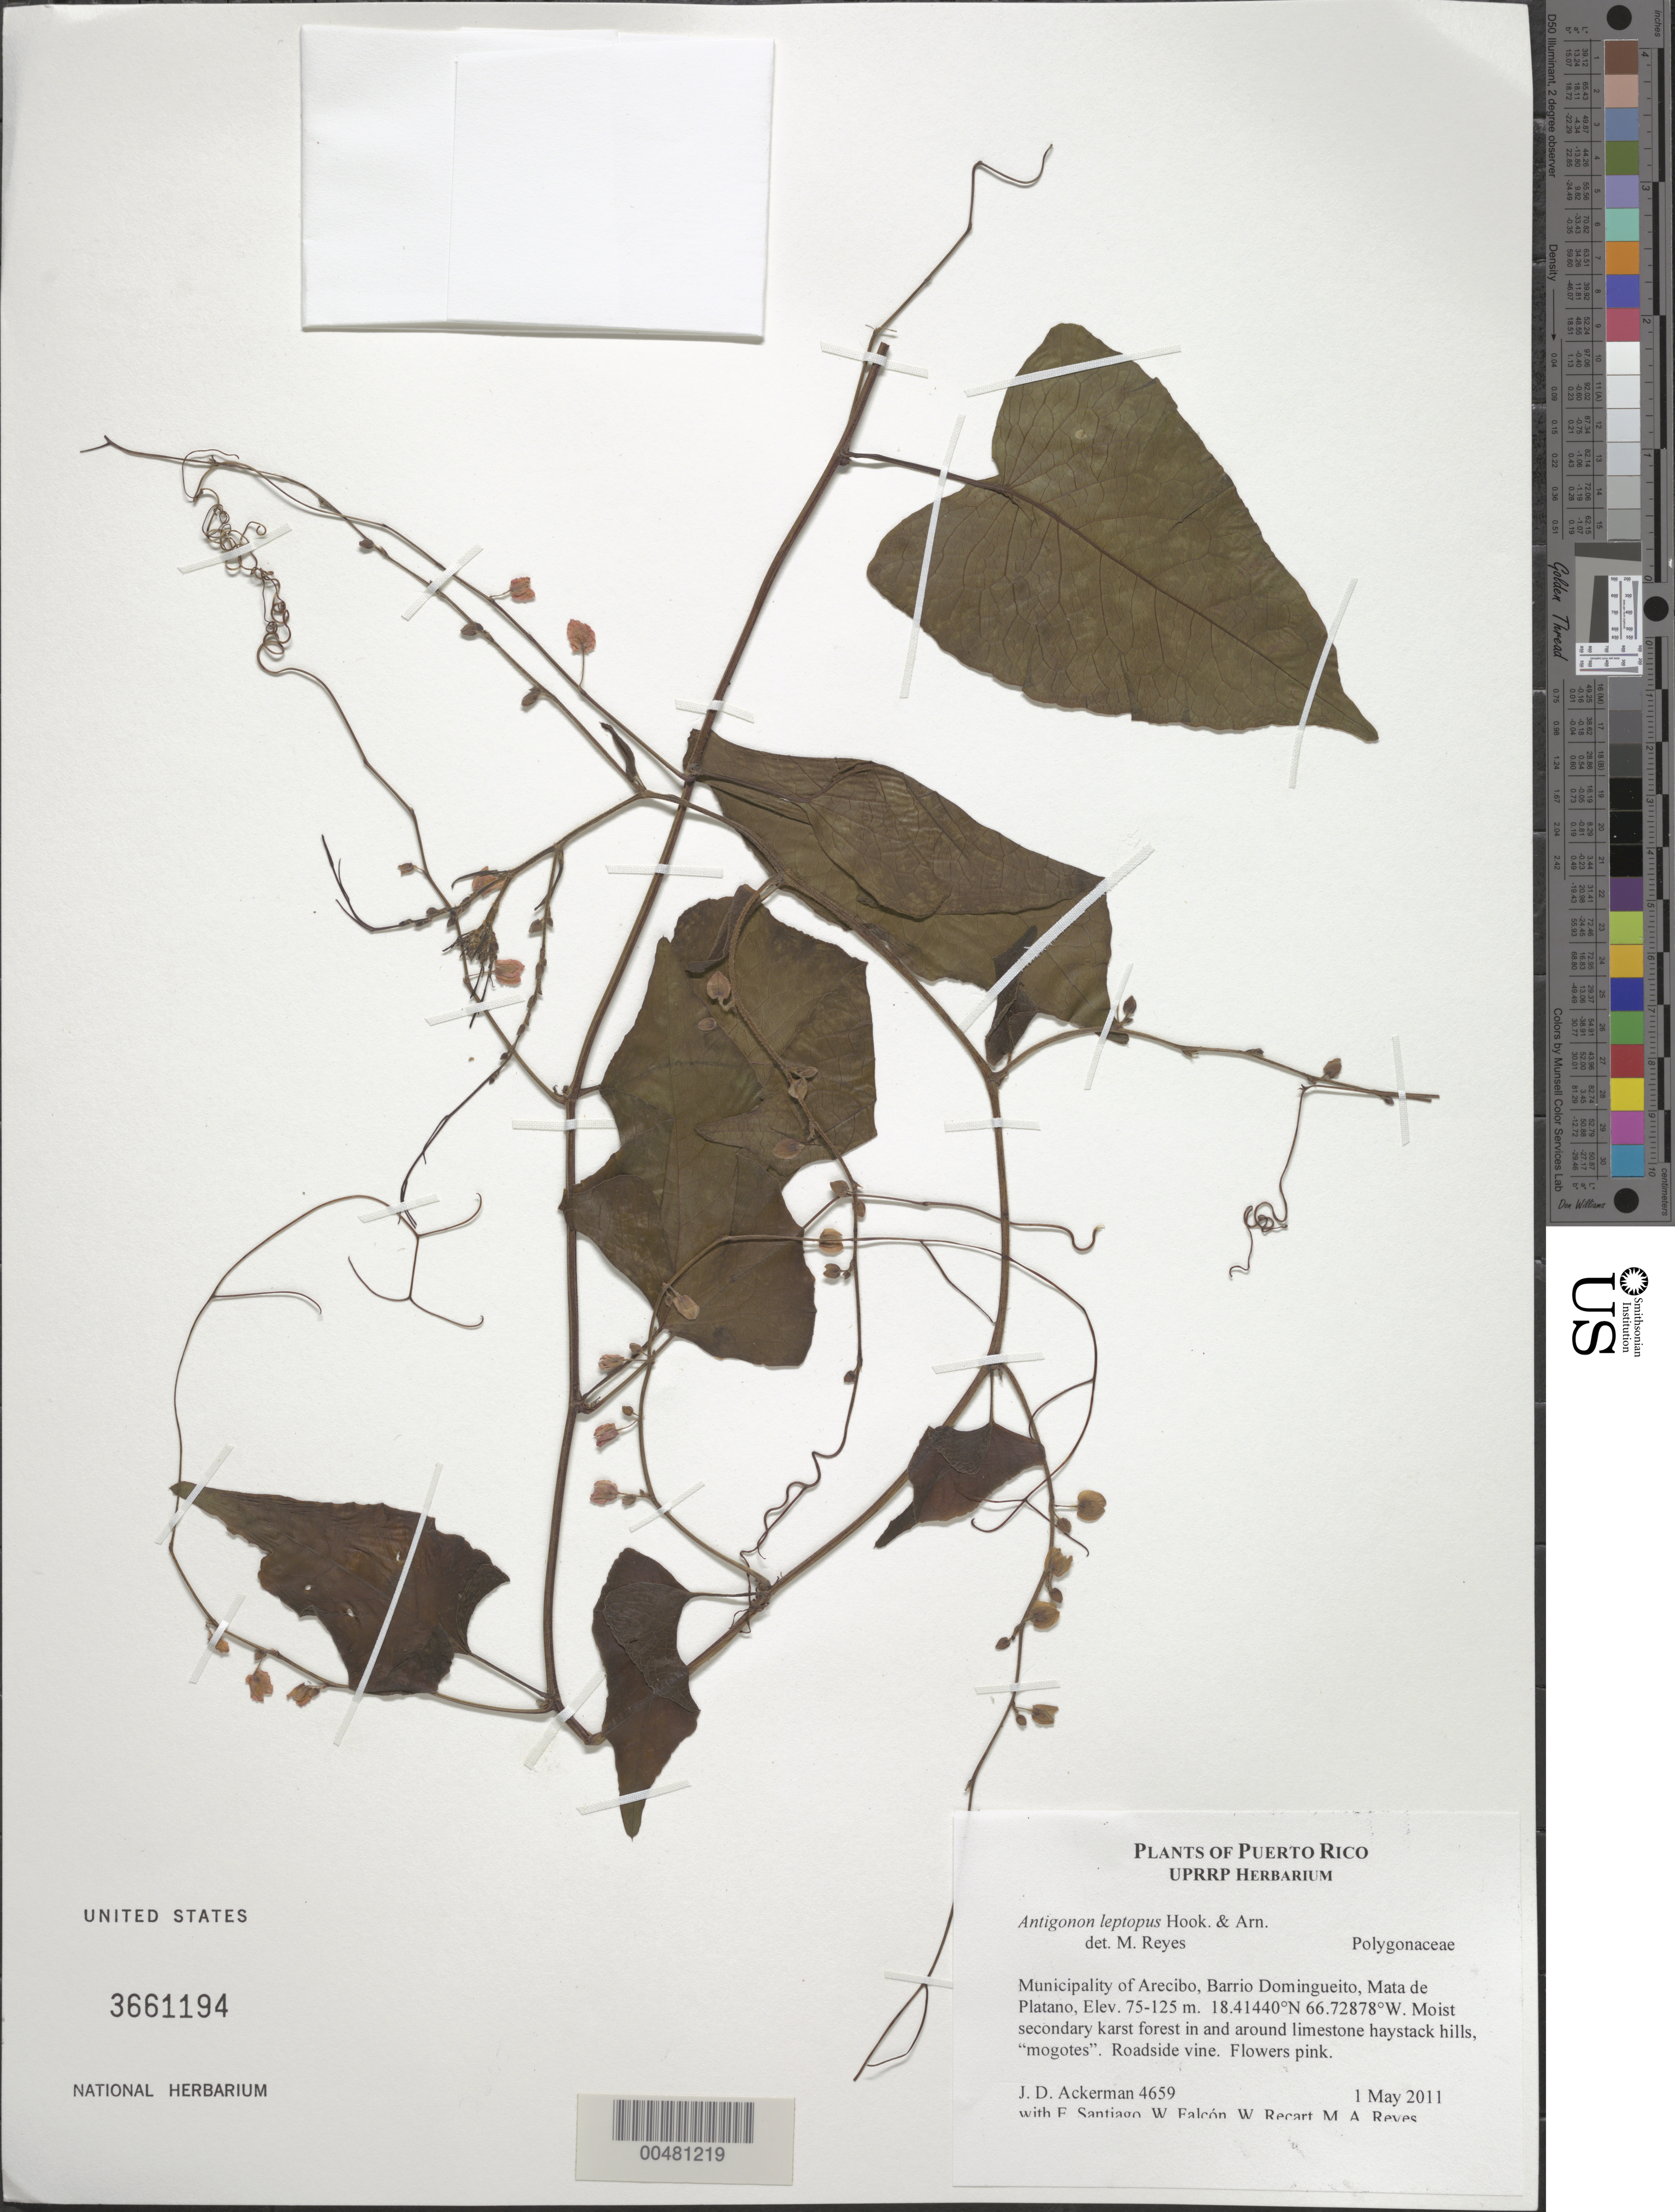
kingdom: Plantae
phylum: Tracheophyta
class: Magnoliopsida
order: Caryophyllales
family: Polygonaceae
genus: Antigonon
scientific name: Antigonon leptopus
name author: Hook. & Arn.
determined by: Reyes, M.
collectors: J. D. Ackerman, E. Santiago, W. Falcón, W. Recart & M. Reyes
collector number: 4659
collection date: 2011-05-01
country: Puerto Rico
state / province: Arecibo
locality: Barrio Domingueito, Mata de Platano.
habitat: Moist secondary karst forest in and around limestone haystack hills, "mogotes". Roadside.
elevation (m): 75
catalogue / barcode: US 3661194